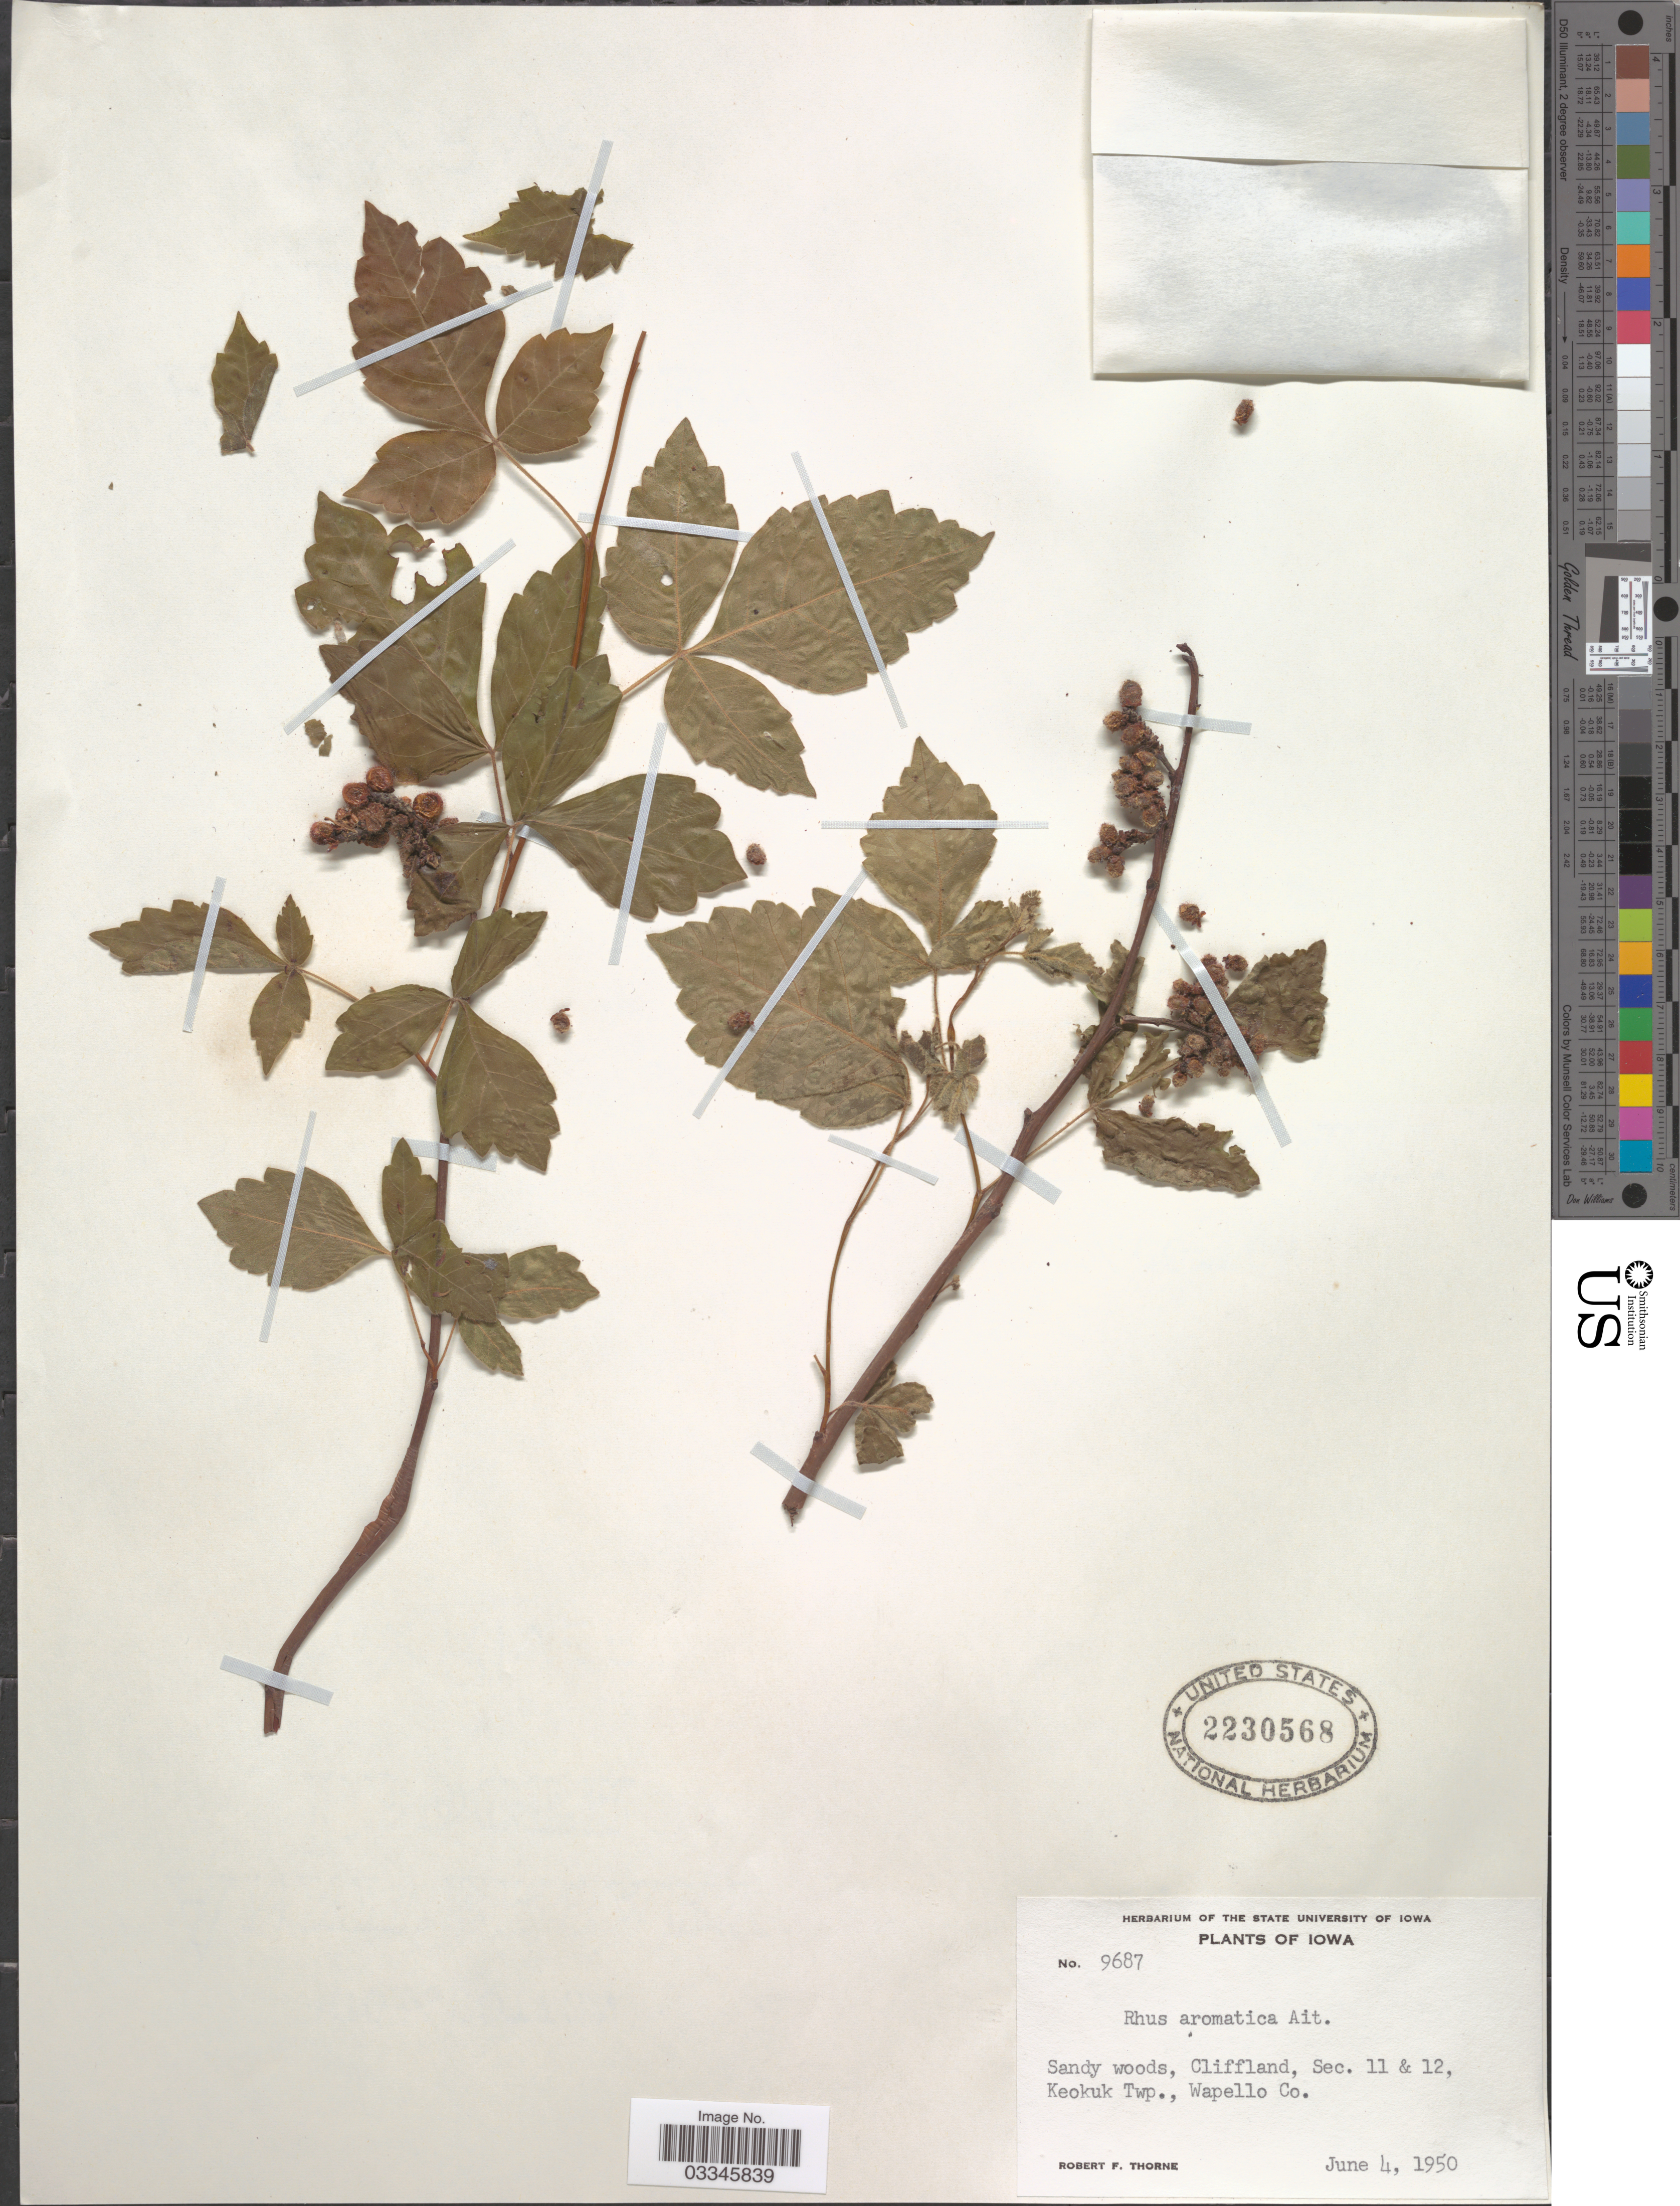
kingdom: Plantae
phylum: Tracheophyta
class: Magnoliopsida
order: Sapindales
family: Anacardiaceae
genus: Rhus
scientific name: Rhus crenata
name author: Thunb.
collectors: R. F. Thorne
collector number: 9687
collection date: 1950-06-04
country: United States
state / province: Iowa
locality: Cliffland, Sec. 11 & 12, Keokuk Twp., Wapello Co.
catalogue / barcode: US 2230568